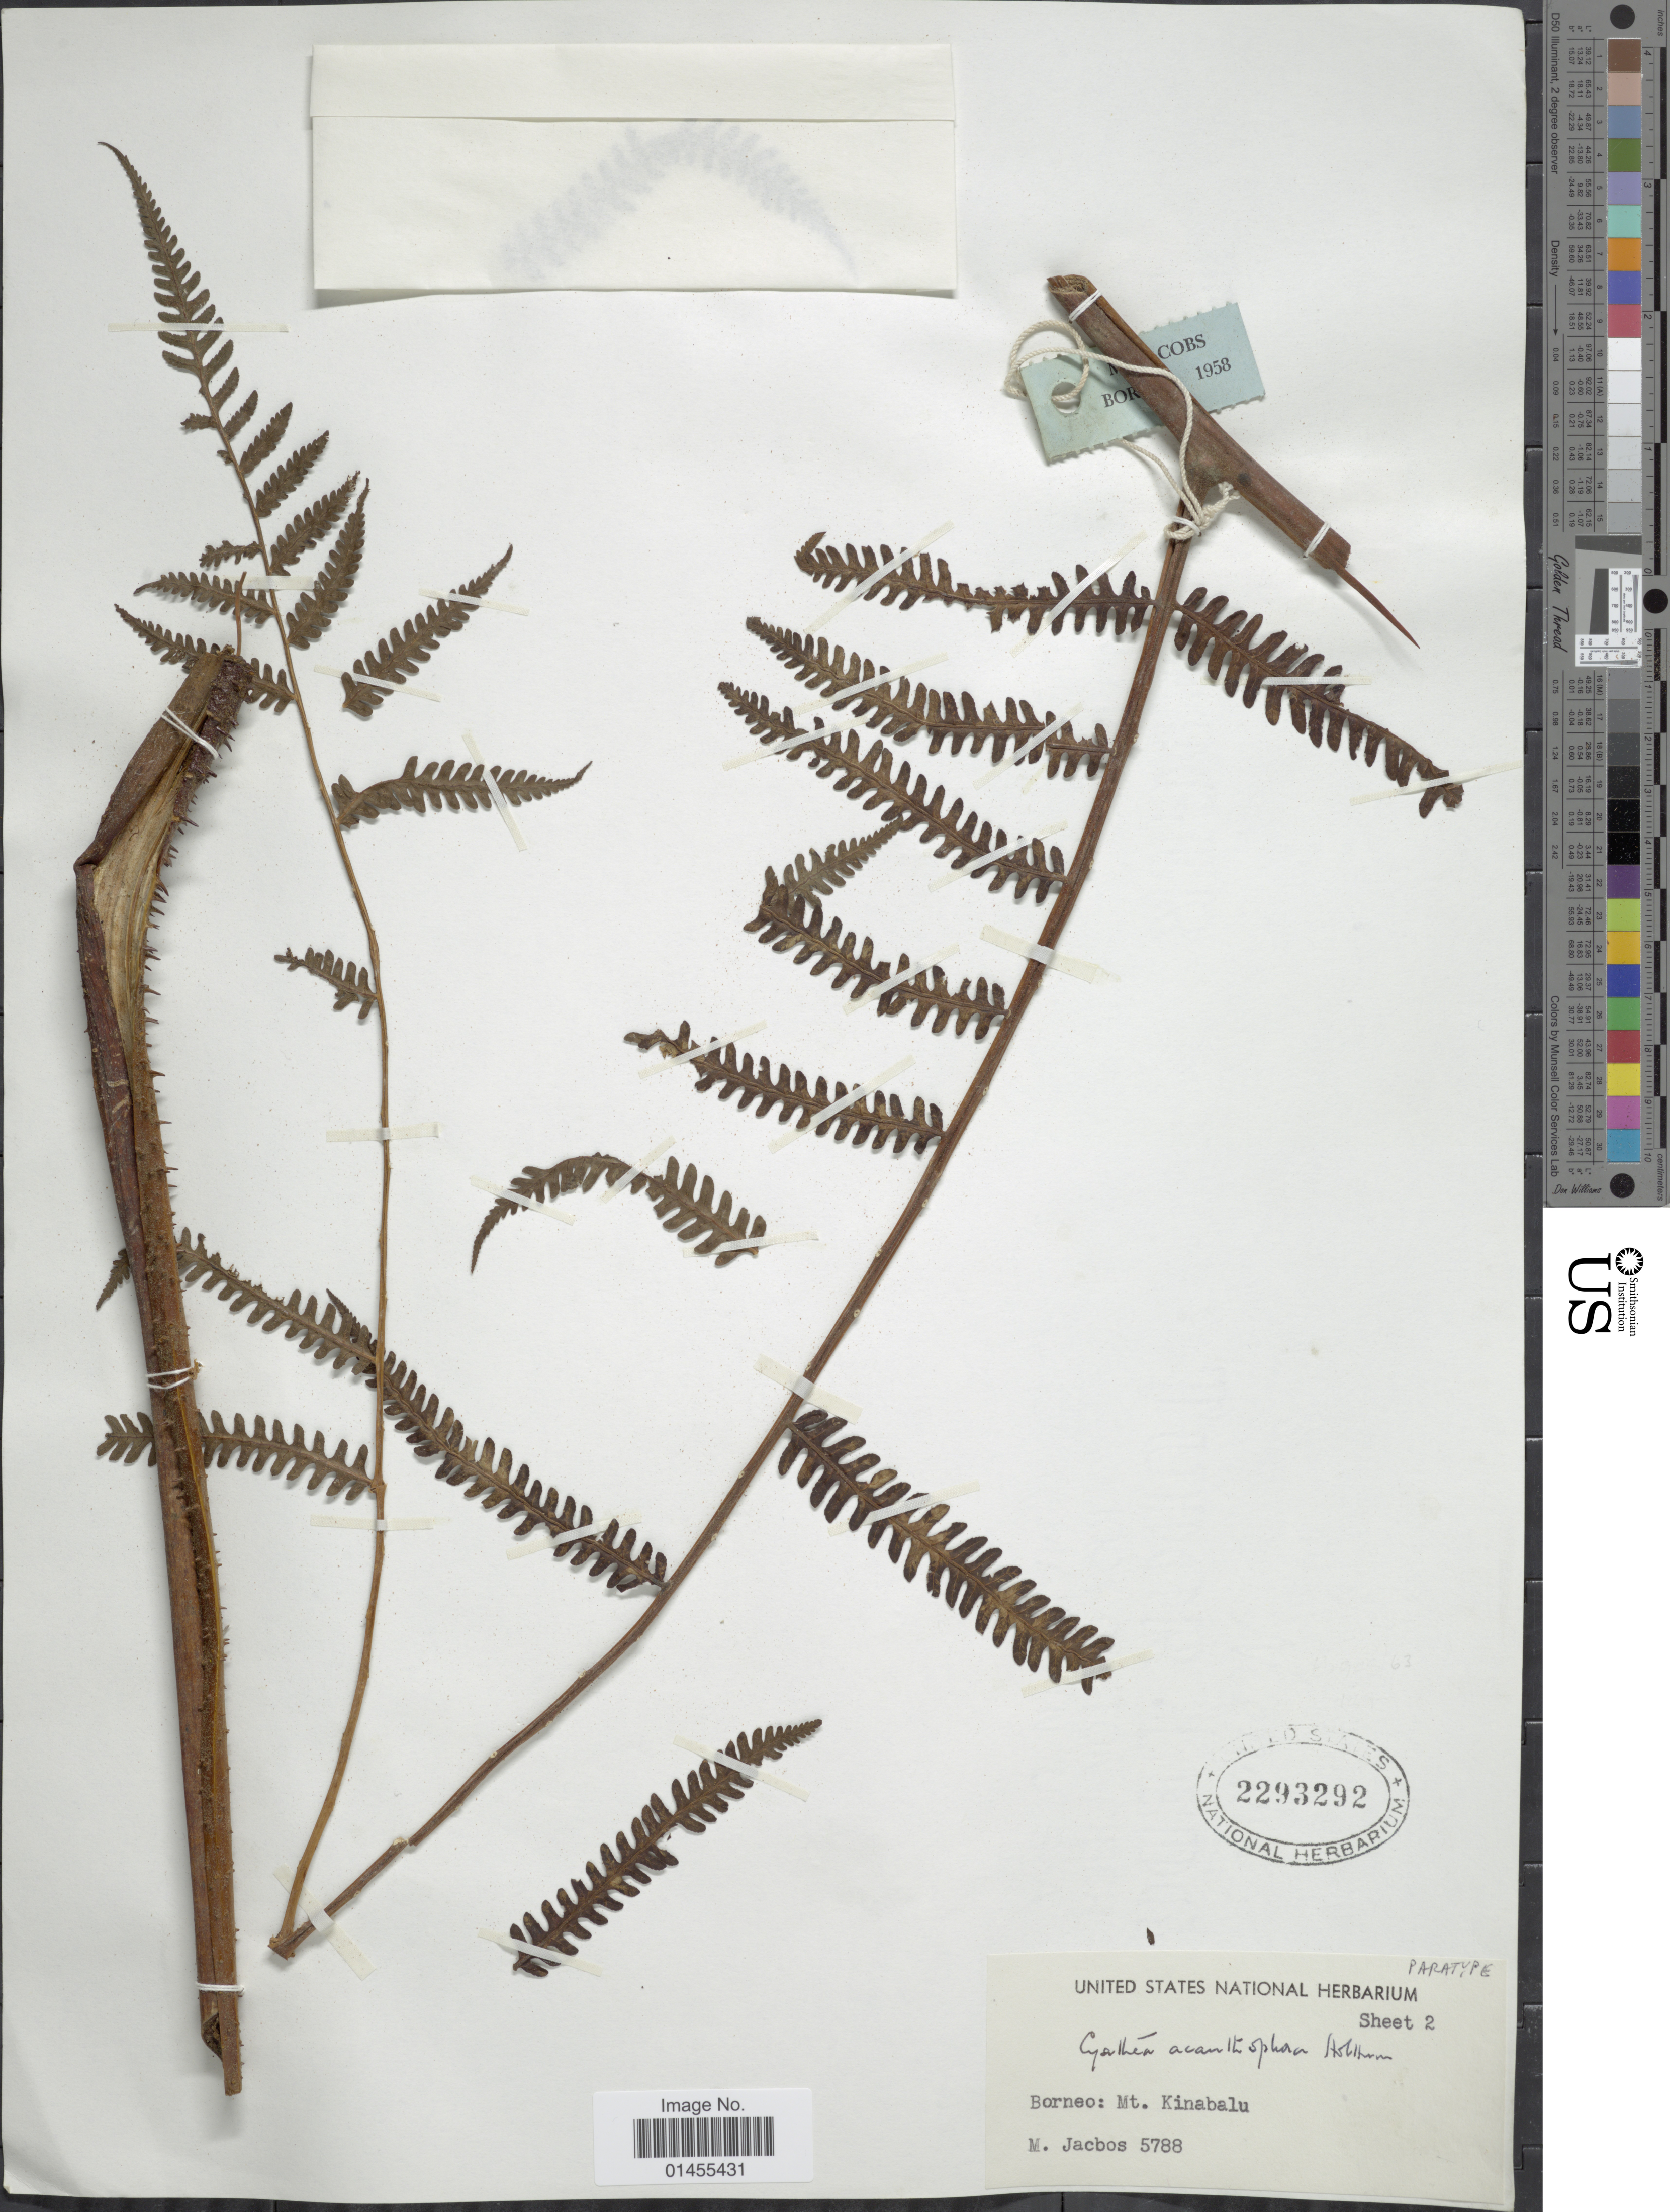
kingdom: Plantae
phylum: Tracheophyta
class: Polypodiopsida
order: Cyatheales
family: Cyatheaceae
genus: Alsophila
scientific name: Alsophila acanthophora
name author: (Holttum) R.M. Tryon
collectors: M. Jacobs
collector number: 5788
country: Malaysia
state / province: Sabah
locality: Borneo: Mt. Kinabalu.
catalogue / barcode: US 2293292